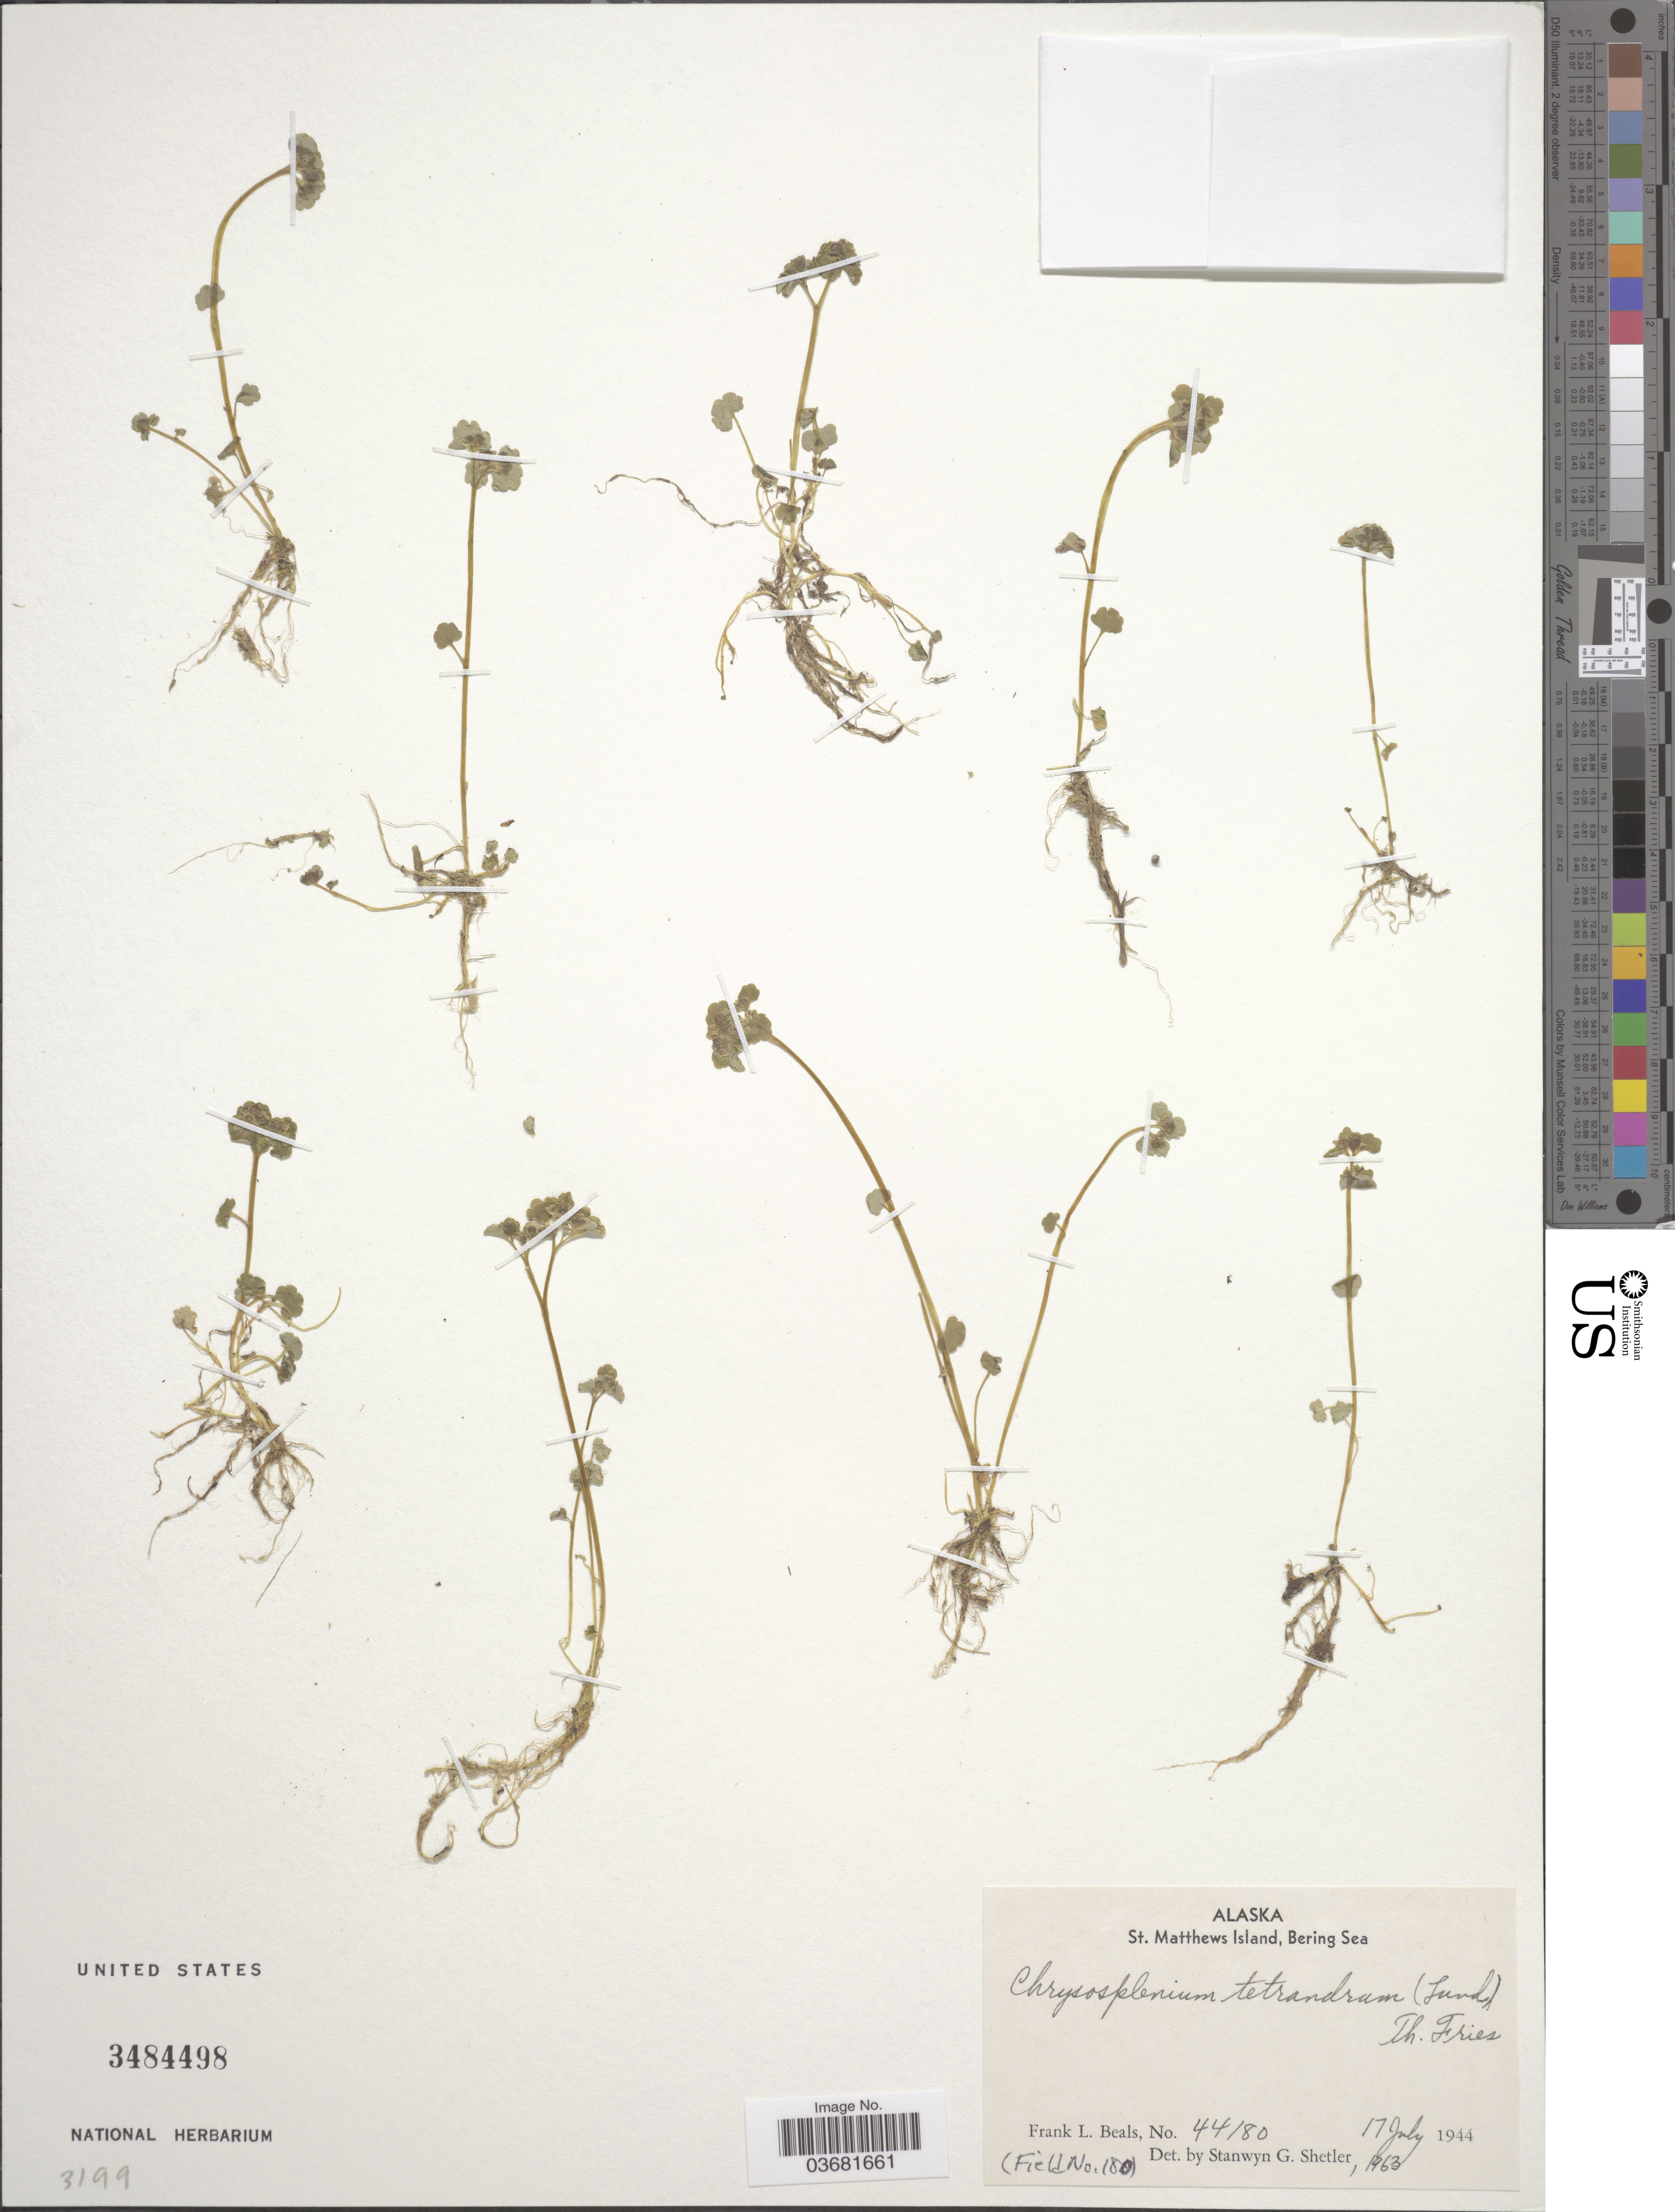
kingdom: Plantae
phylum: Tracheophyta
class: Magnoliopsida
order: Saxifragales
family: Saxifragaceae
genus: Chrysosplenium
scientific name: Chrysosplenium tetrandrum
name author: (N. Lund) Th. Fr.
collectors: F. Beals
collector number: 44180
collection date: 1944-07-17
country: United States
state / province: Alaska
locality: St. Matthews Island, Bering Sea.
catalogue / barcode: US 3484498